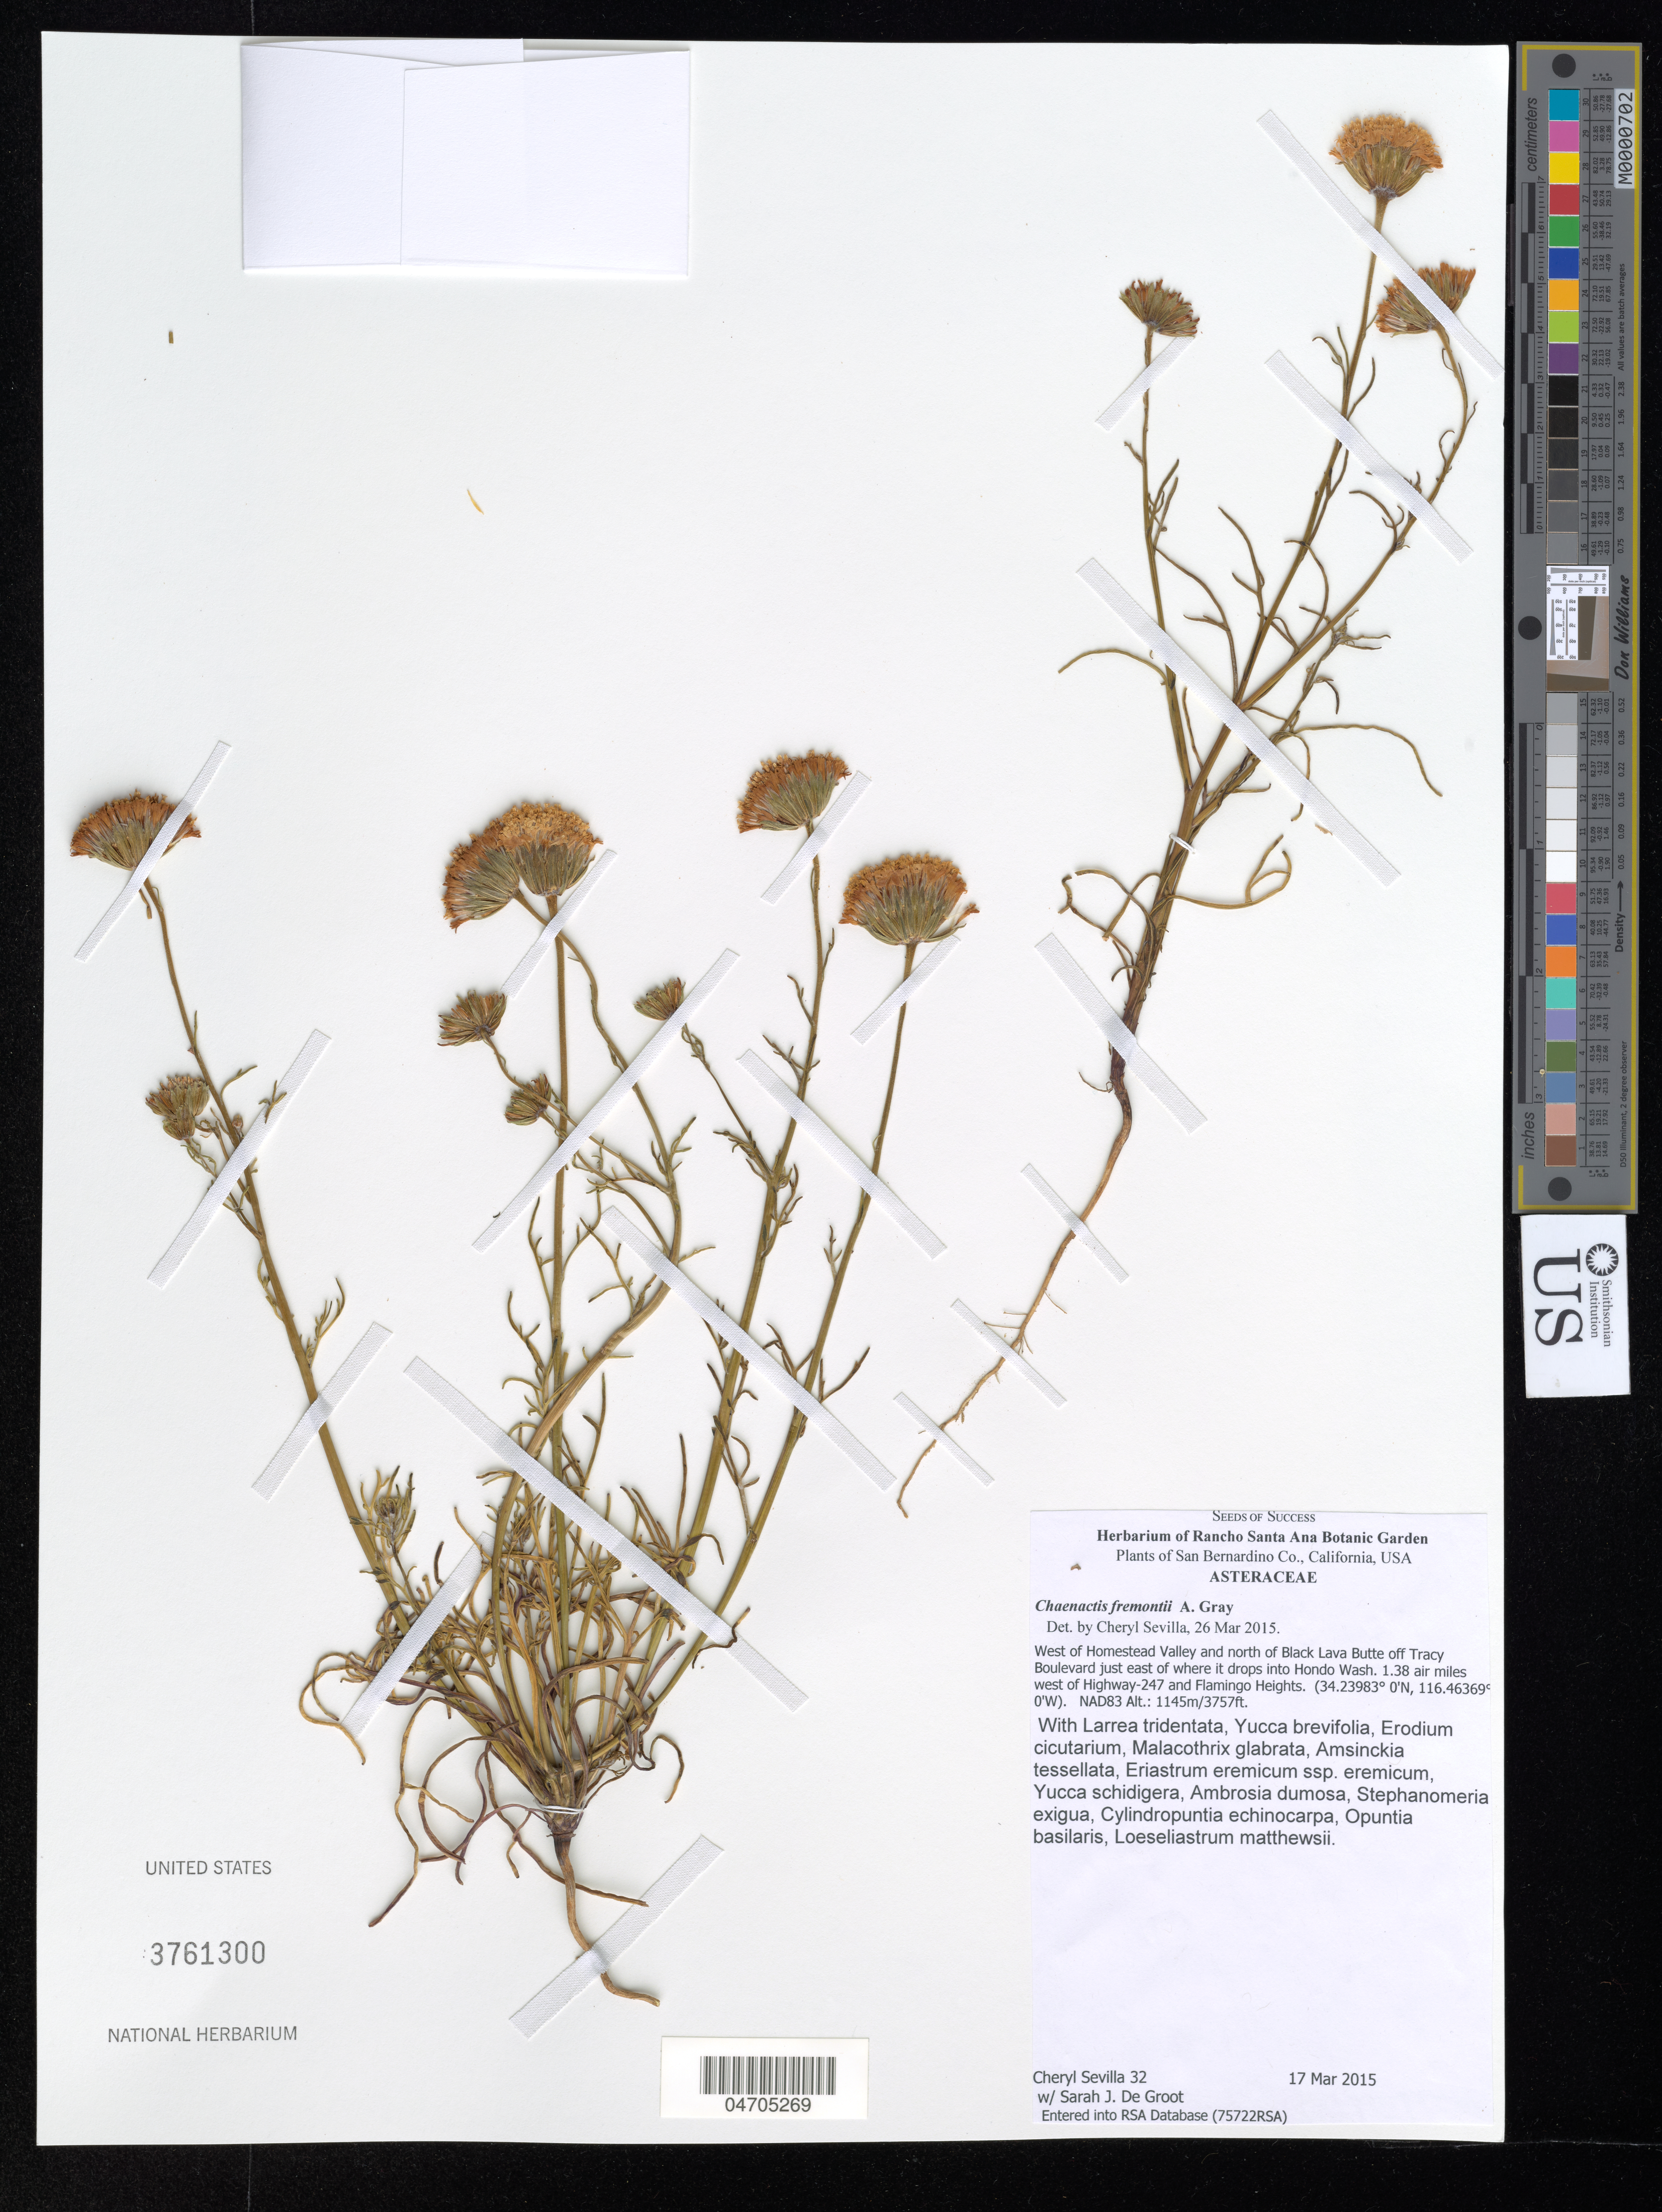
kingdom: Plantae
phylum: Tracheophyta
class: Magnoliopsida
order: Asterales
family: Asteraceae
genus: Chaenactis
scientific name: Chaenactis fremontii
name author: A. Gray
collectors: C. Sevilla & S. De Groot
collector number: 32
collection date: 2015-03-17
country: United States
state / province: California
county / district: San Bernardino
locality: San Bernardino Co. West of Homestead Valley and north of Black Lava Butte off Tracy Boulevard just east of where it drops into Hondo Wash. 1.38 air miles west of Highway-247 and Flamingo Heights.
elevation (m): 1145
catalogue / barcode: US 3761300